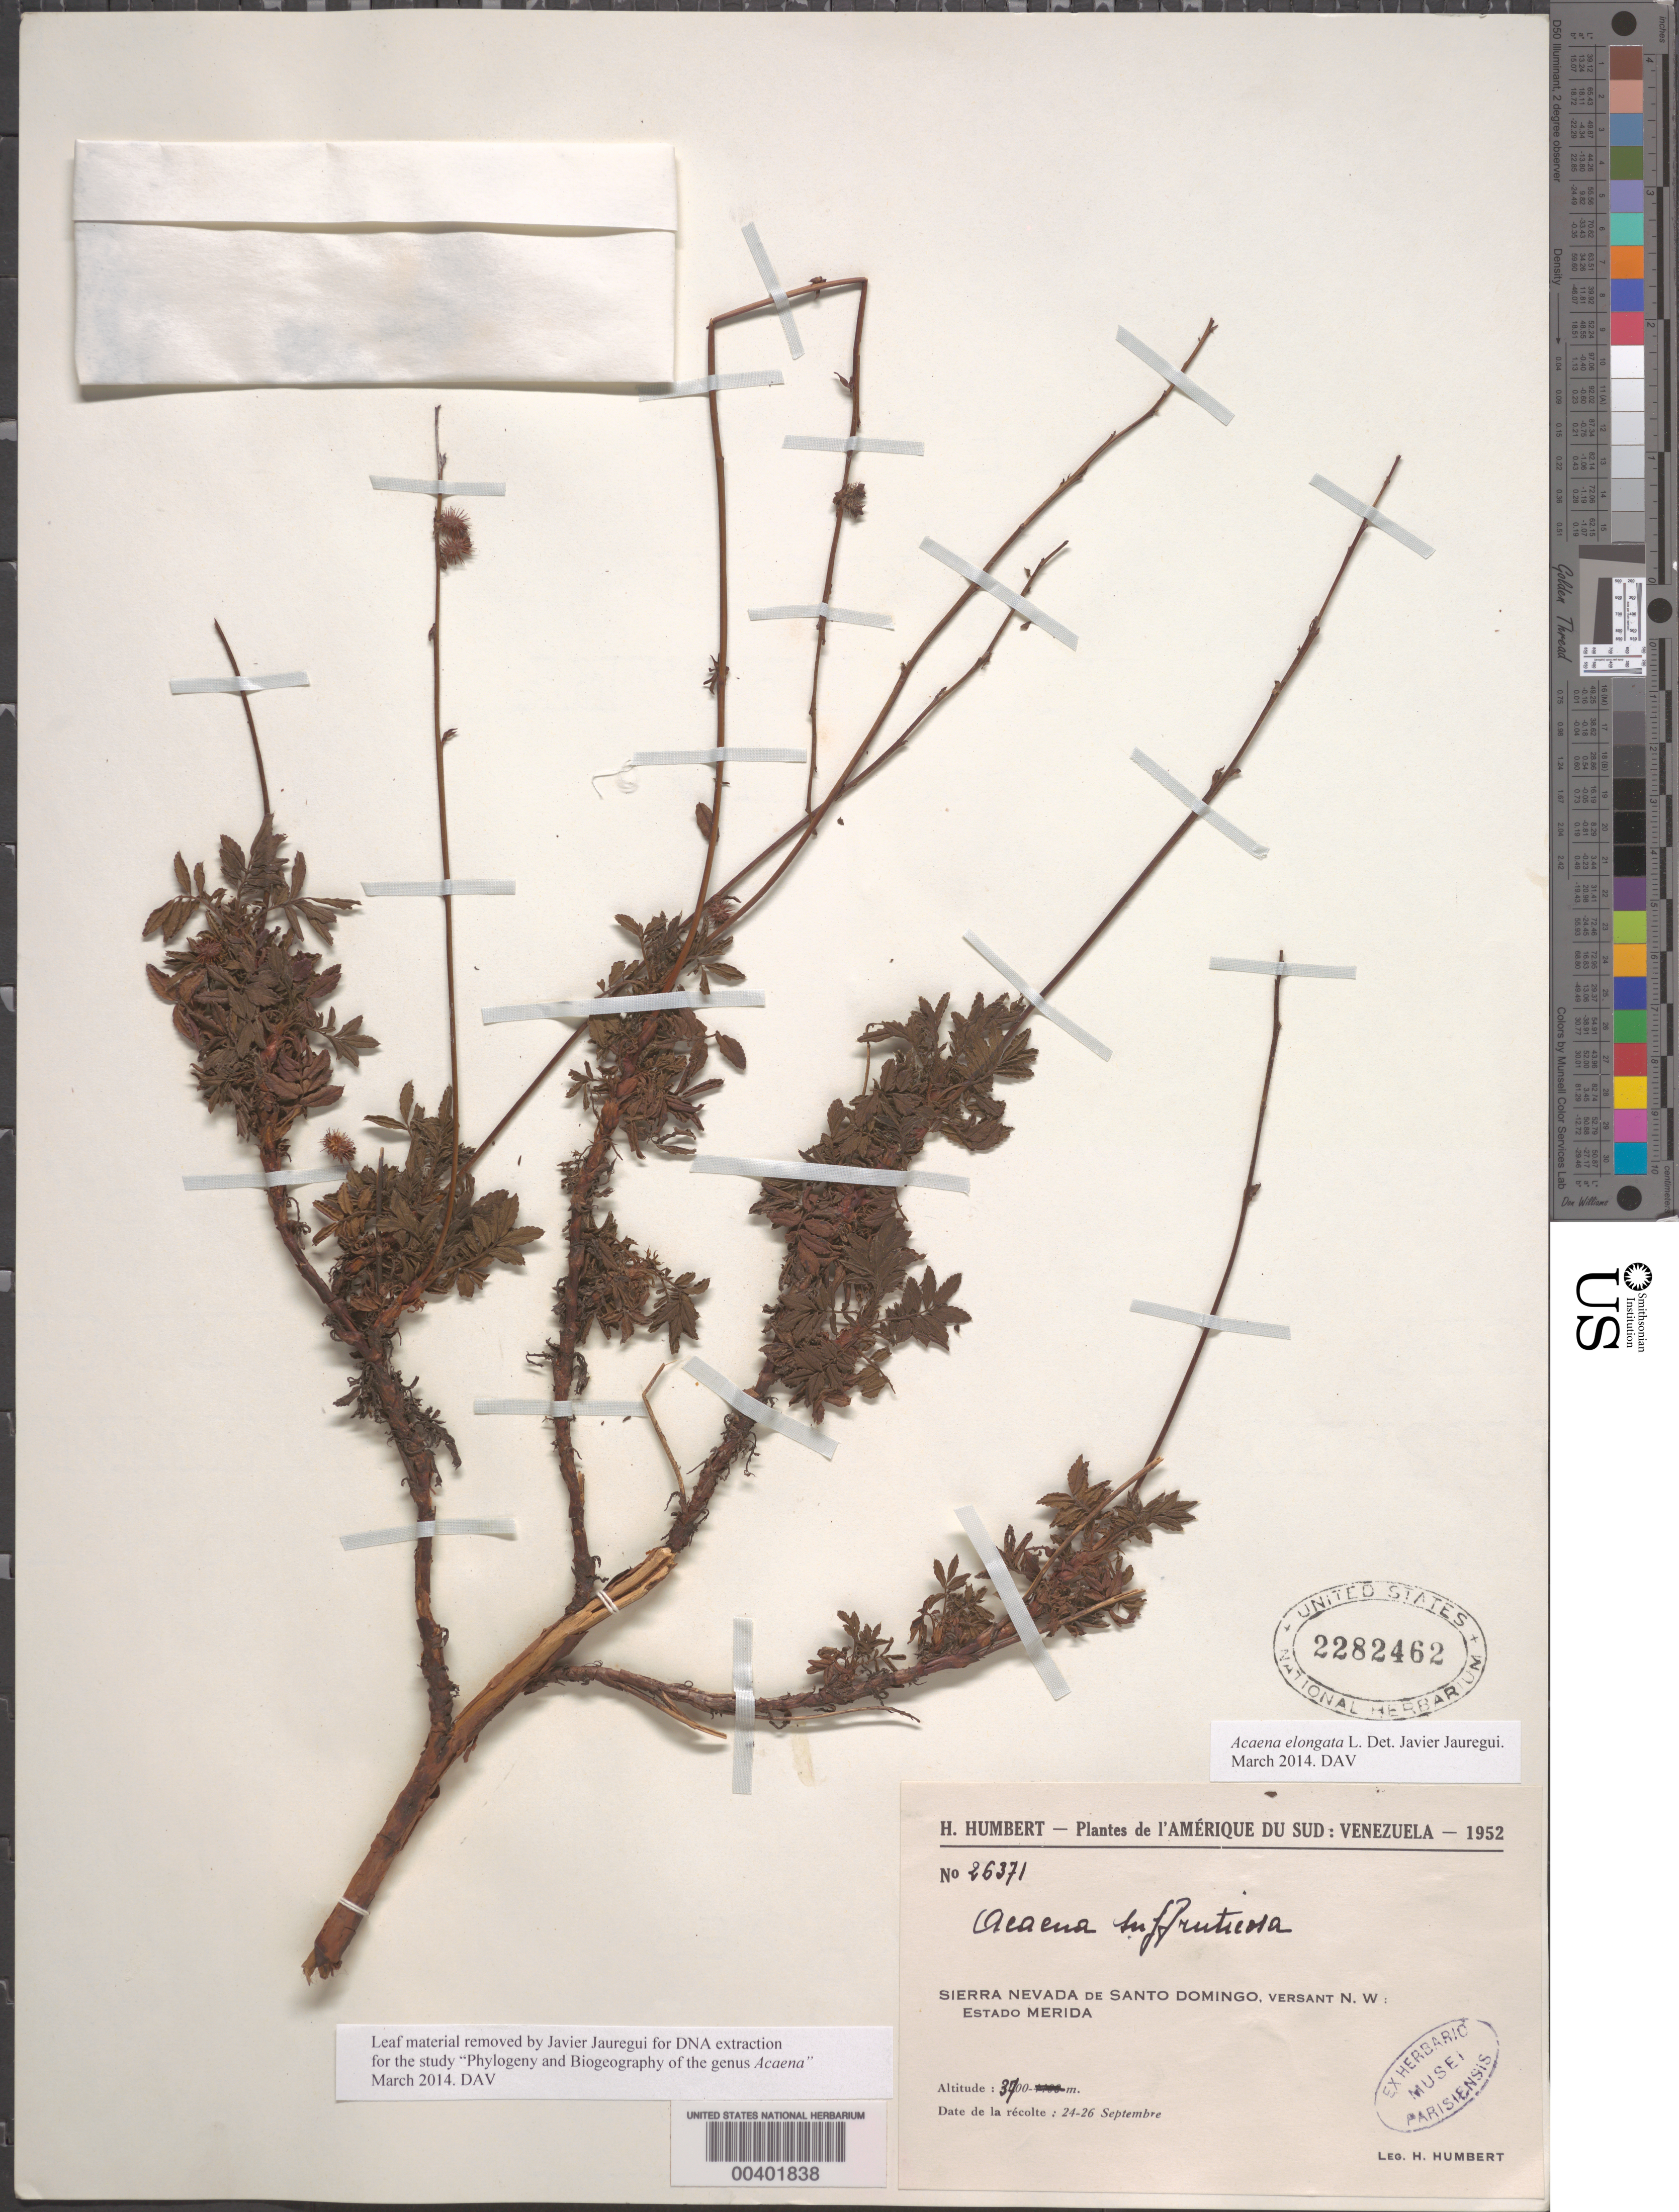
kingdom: Plantae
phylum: Tracheophyta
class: Magnoliopsida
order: Rosales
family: Rosaceae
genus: Acaena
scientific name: Acaena elongata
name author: L.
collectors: H. Humbert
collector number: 26371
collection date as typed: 24 Sep 1952 to 26 Sep 1952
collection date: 1952-09-24/1952-09-26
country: Venezuela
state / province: Mérida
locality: Sierra Nevada de Santo Domingo, versant N.W.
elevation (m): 3700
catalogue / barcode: US 2282462